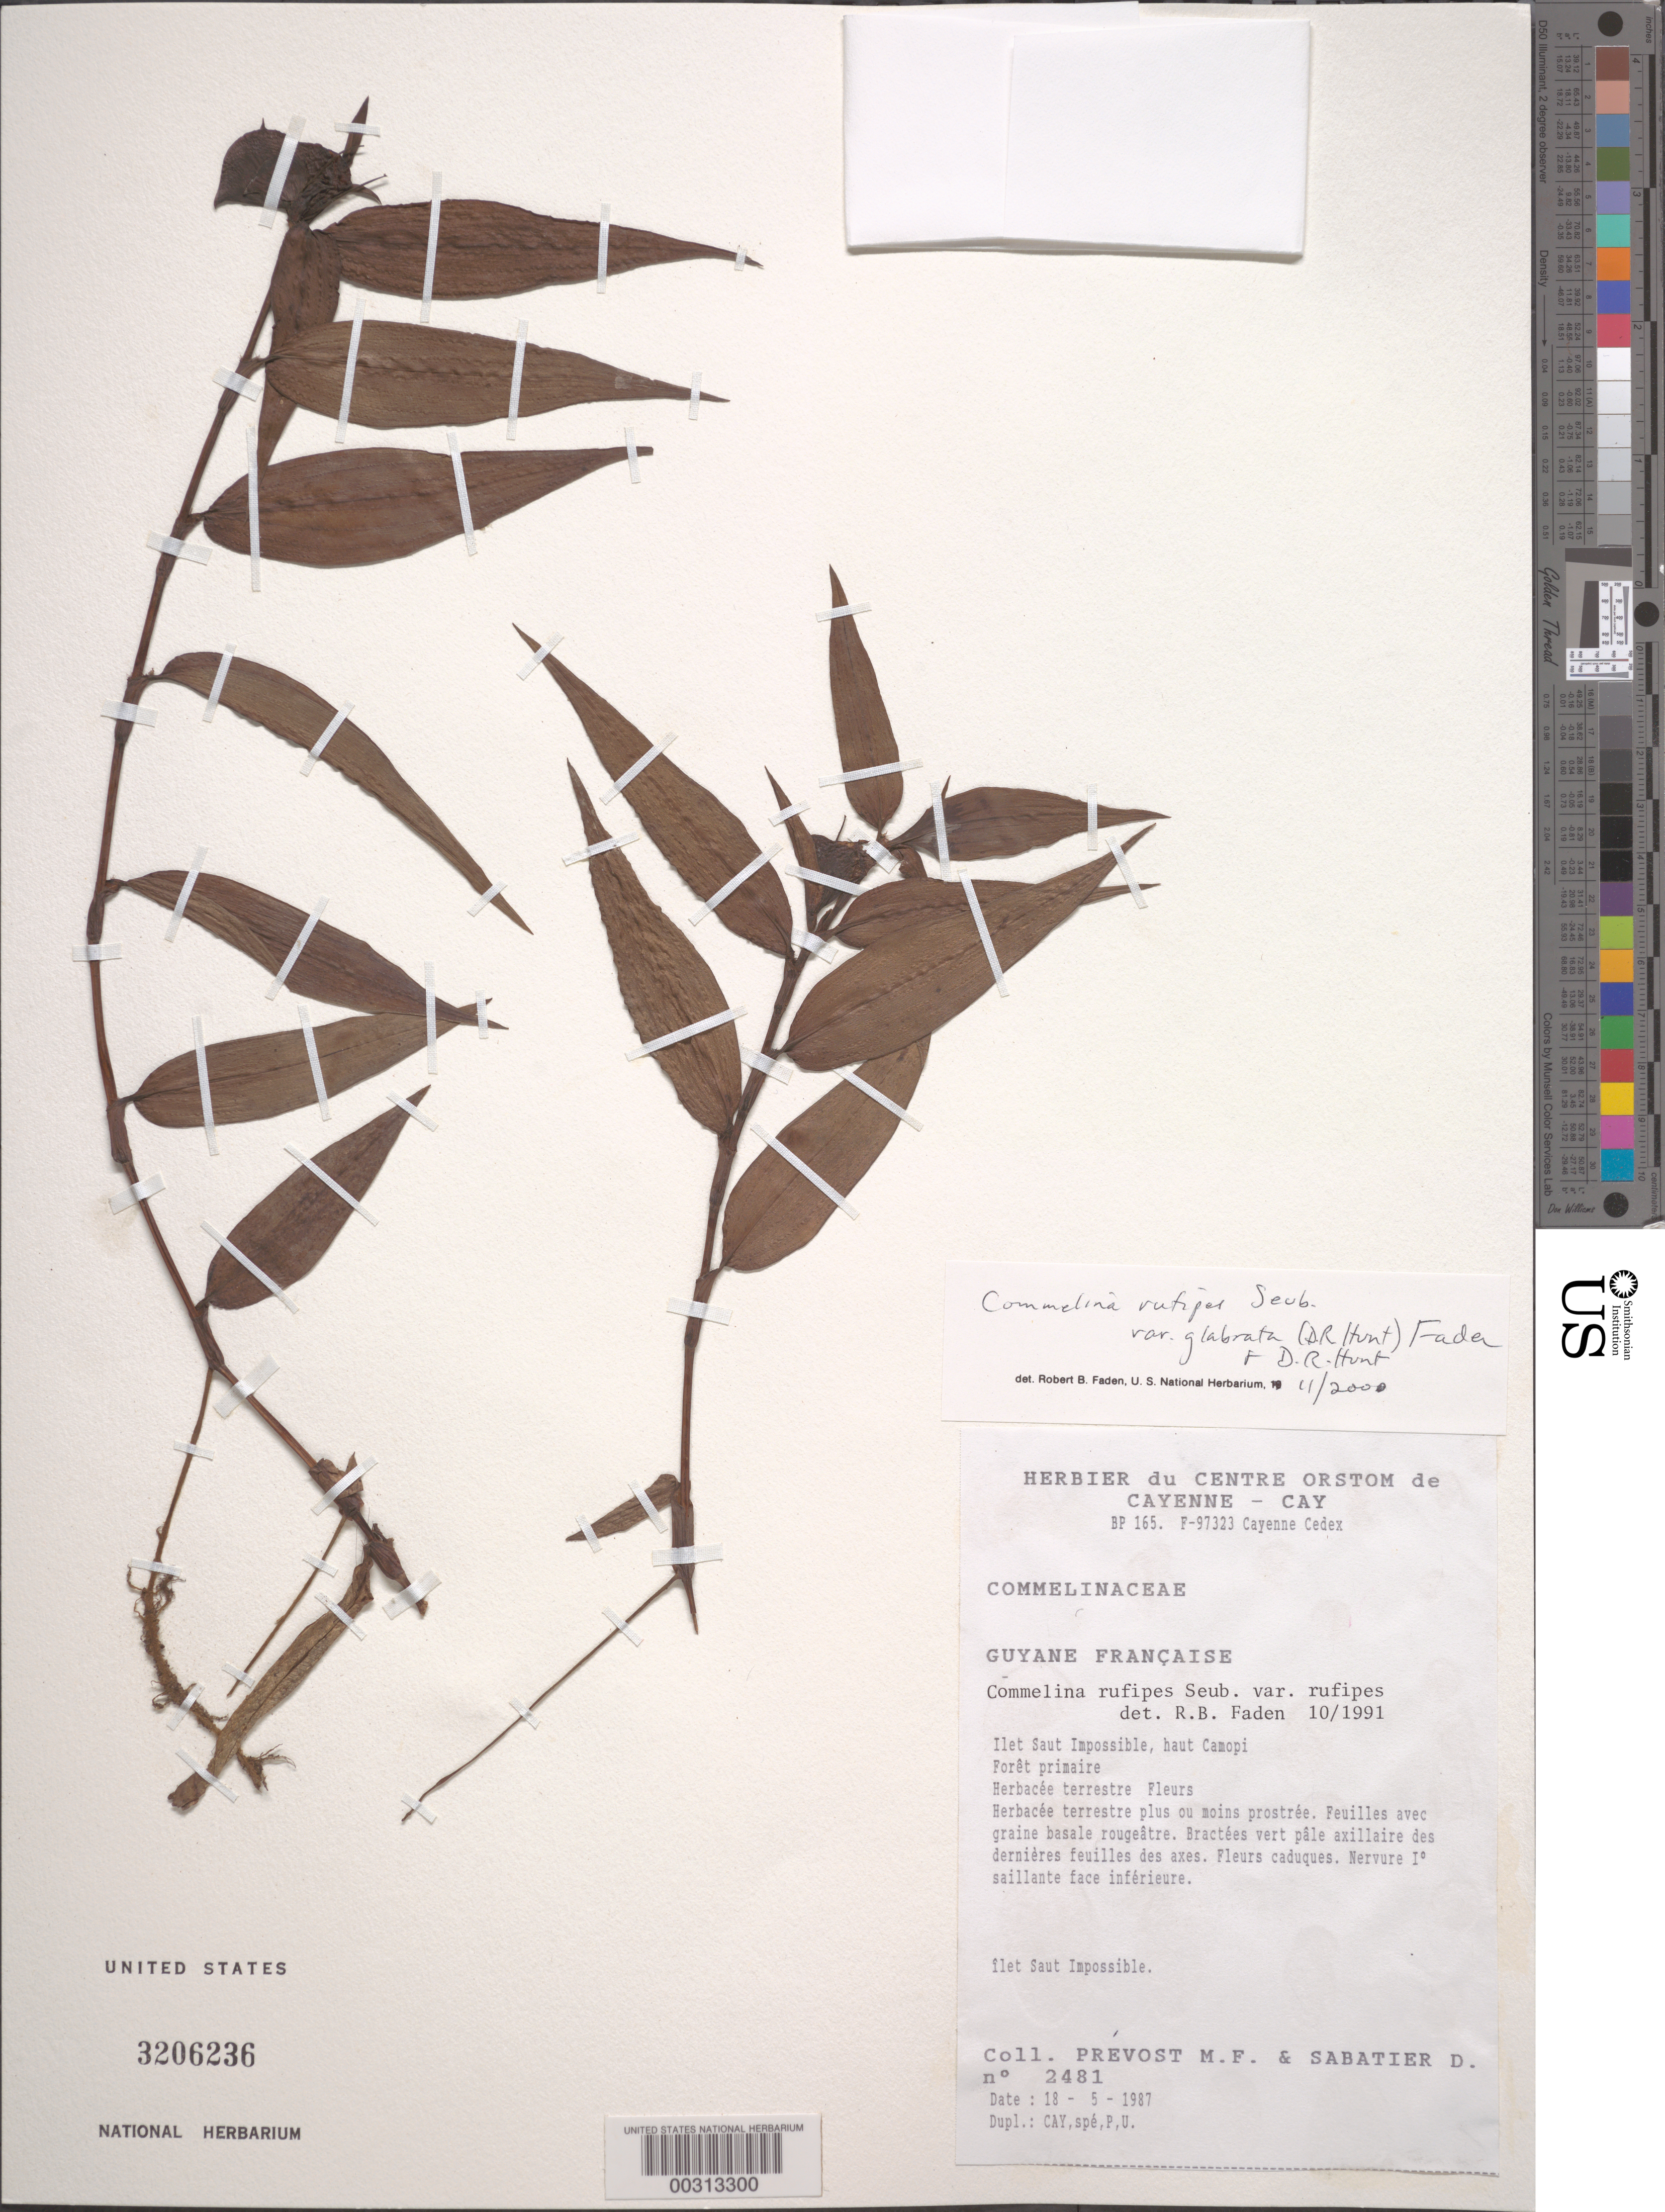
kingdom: Plantae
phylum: Tracheophyta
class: Liliopsida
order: Commelinales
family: Commelinaceae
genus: Commelina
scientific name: Commelina rufipes var. glabrata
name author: (D.R. Hunt) Faden & D.R. Hunt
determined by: Faden, Robert B., (US), Smithsonian Institution - National Museum of Natural History (UNITED STATES)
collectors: M.-F. Prévost & D. Sabatier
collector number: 2481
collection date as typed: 18 May 1987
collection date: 1987-05-18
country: French Guiana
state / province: Cayenne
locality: Ilet saut impossible, haut camopi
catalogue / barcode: US 3206236